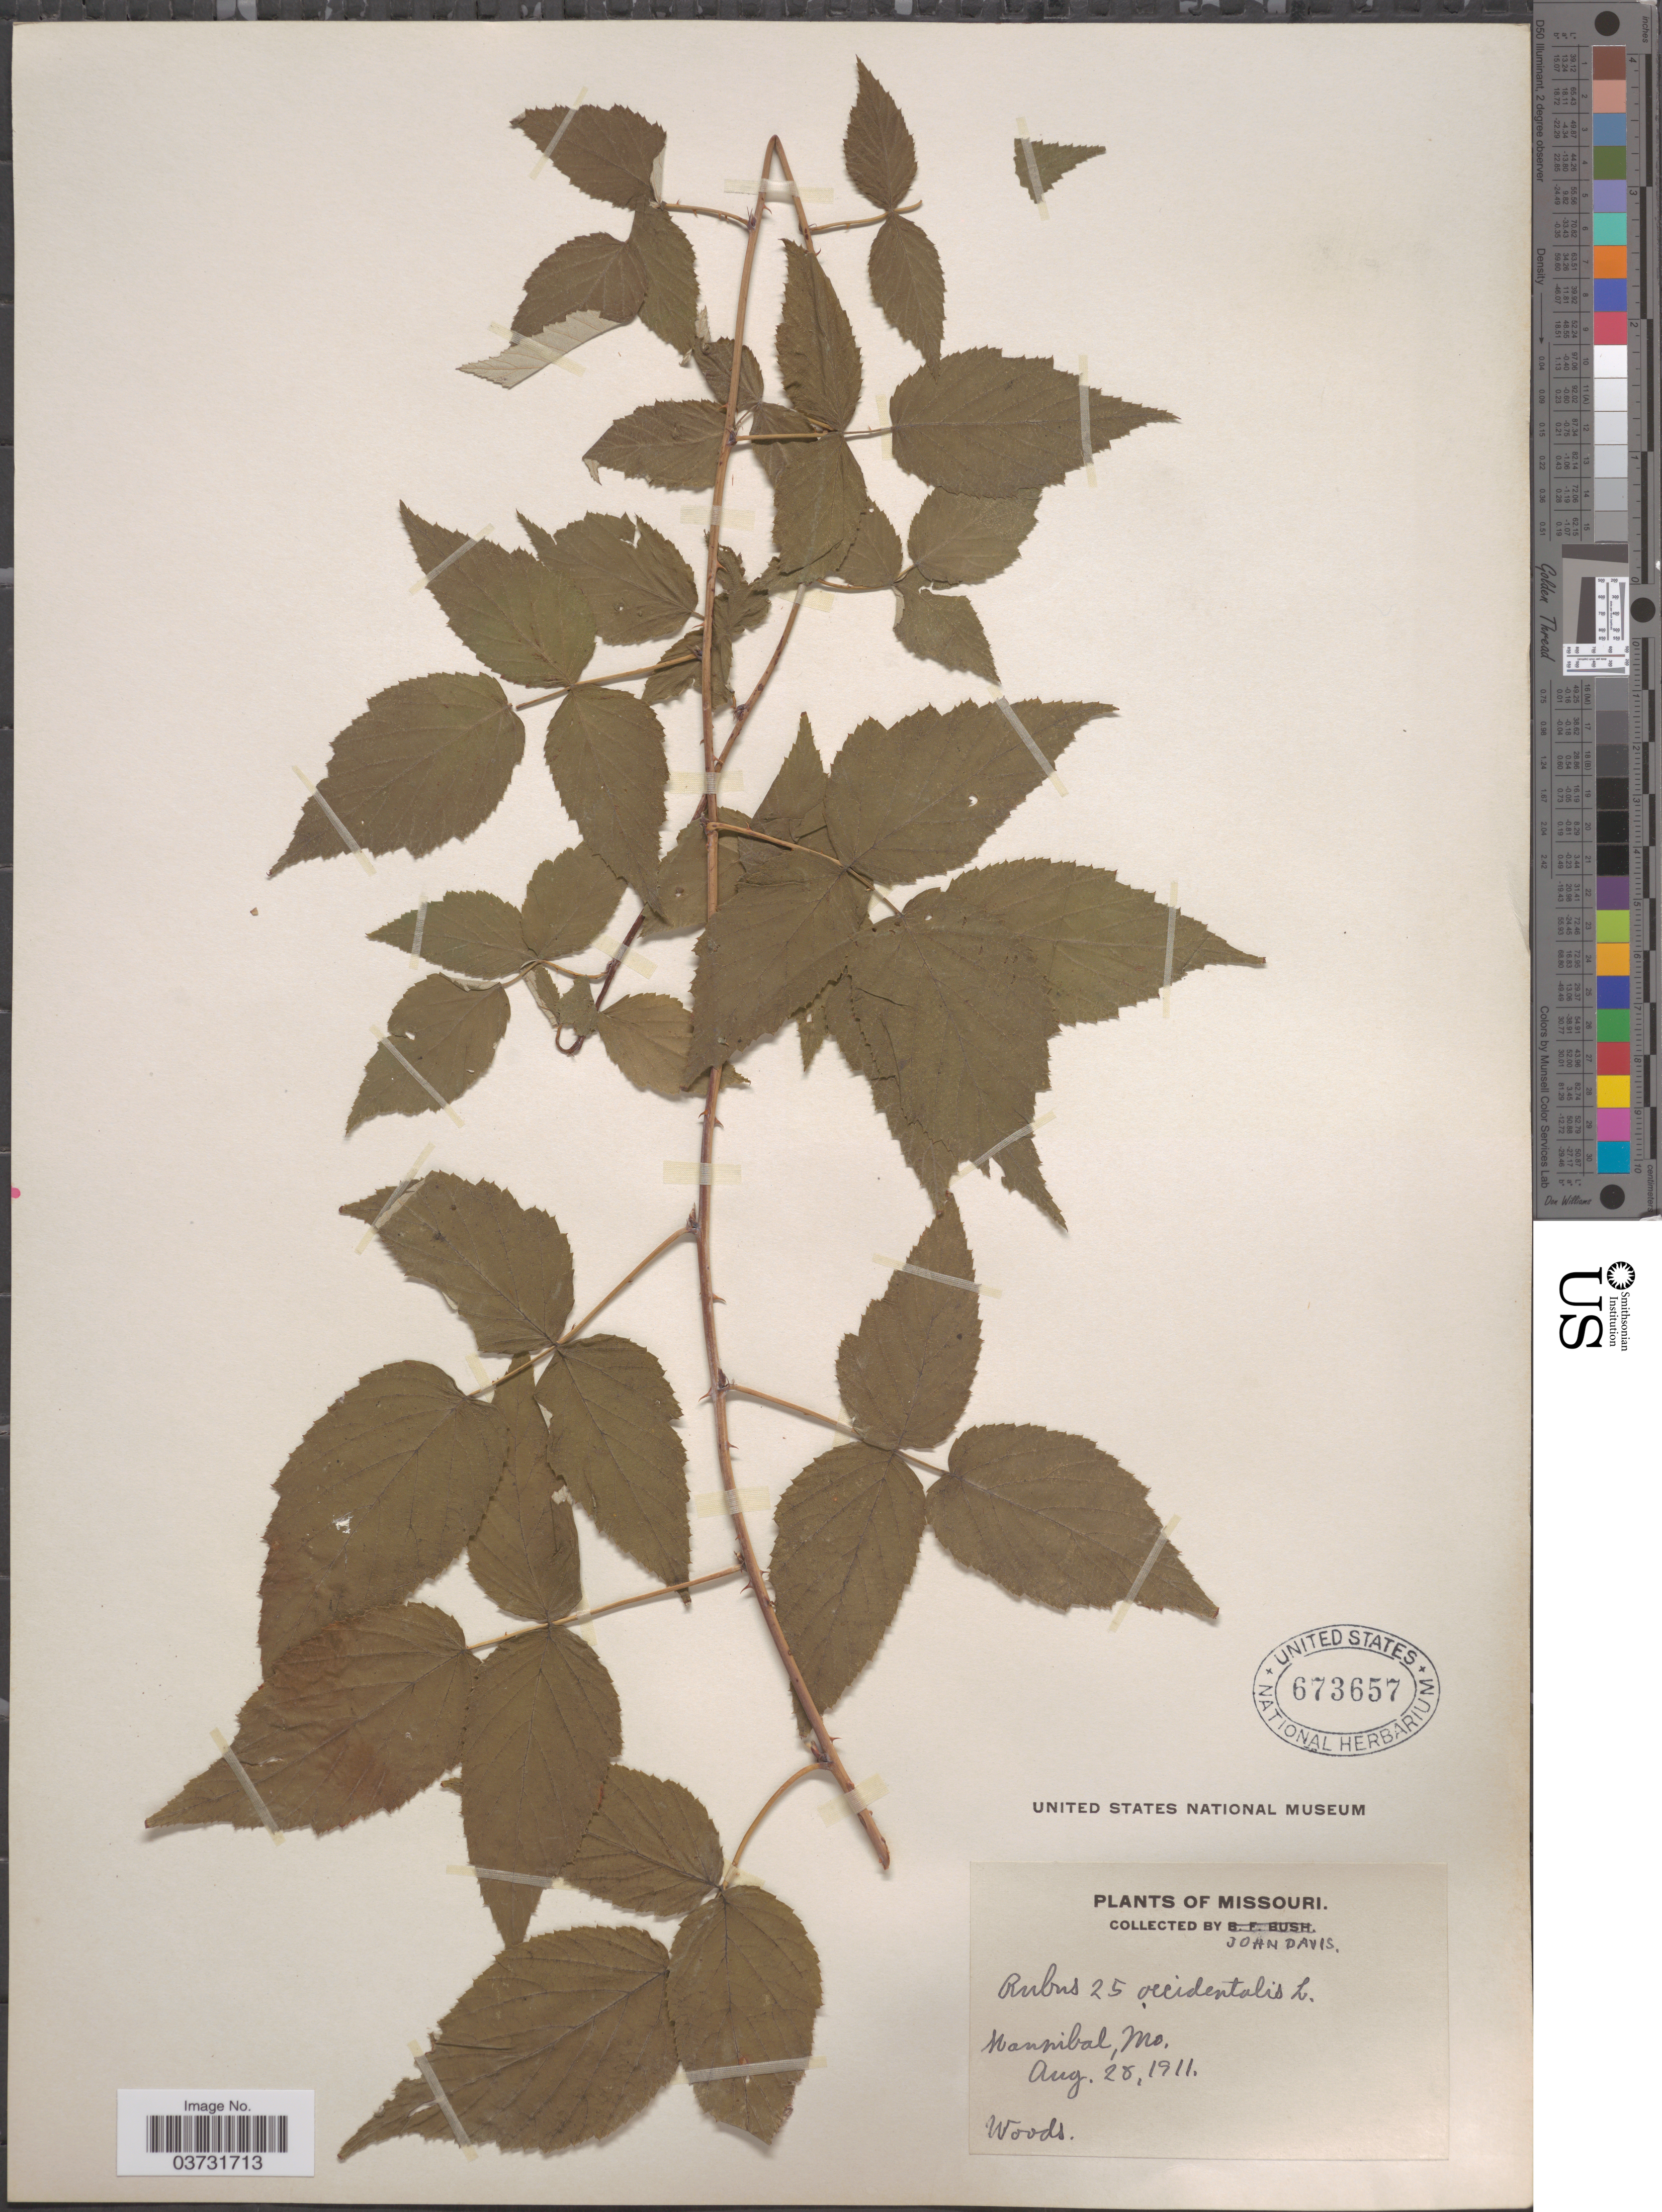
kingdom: Plantae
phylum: Tracheophyta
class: Magnoliopsida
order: Rosales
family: Rosaceae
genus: Rubus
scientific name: Rubus occidentalis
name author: L.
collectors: J. Davis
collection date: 1911-08-25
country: United States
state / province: Missouri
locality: Hannibal.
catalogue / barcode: US 673657